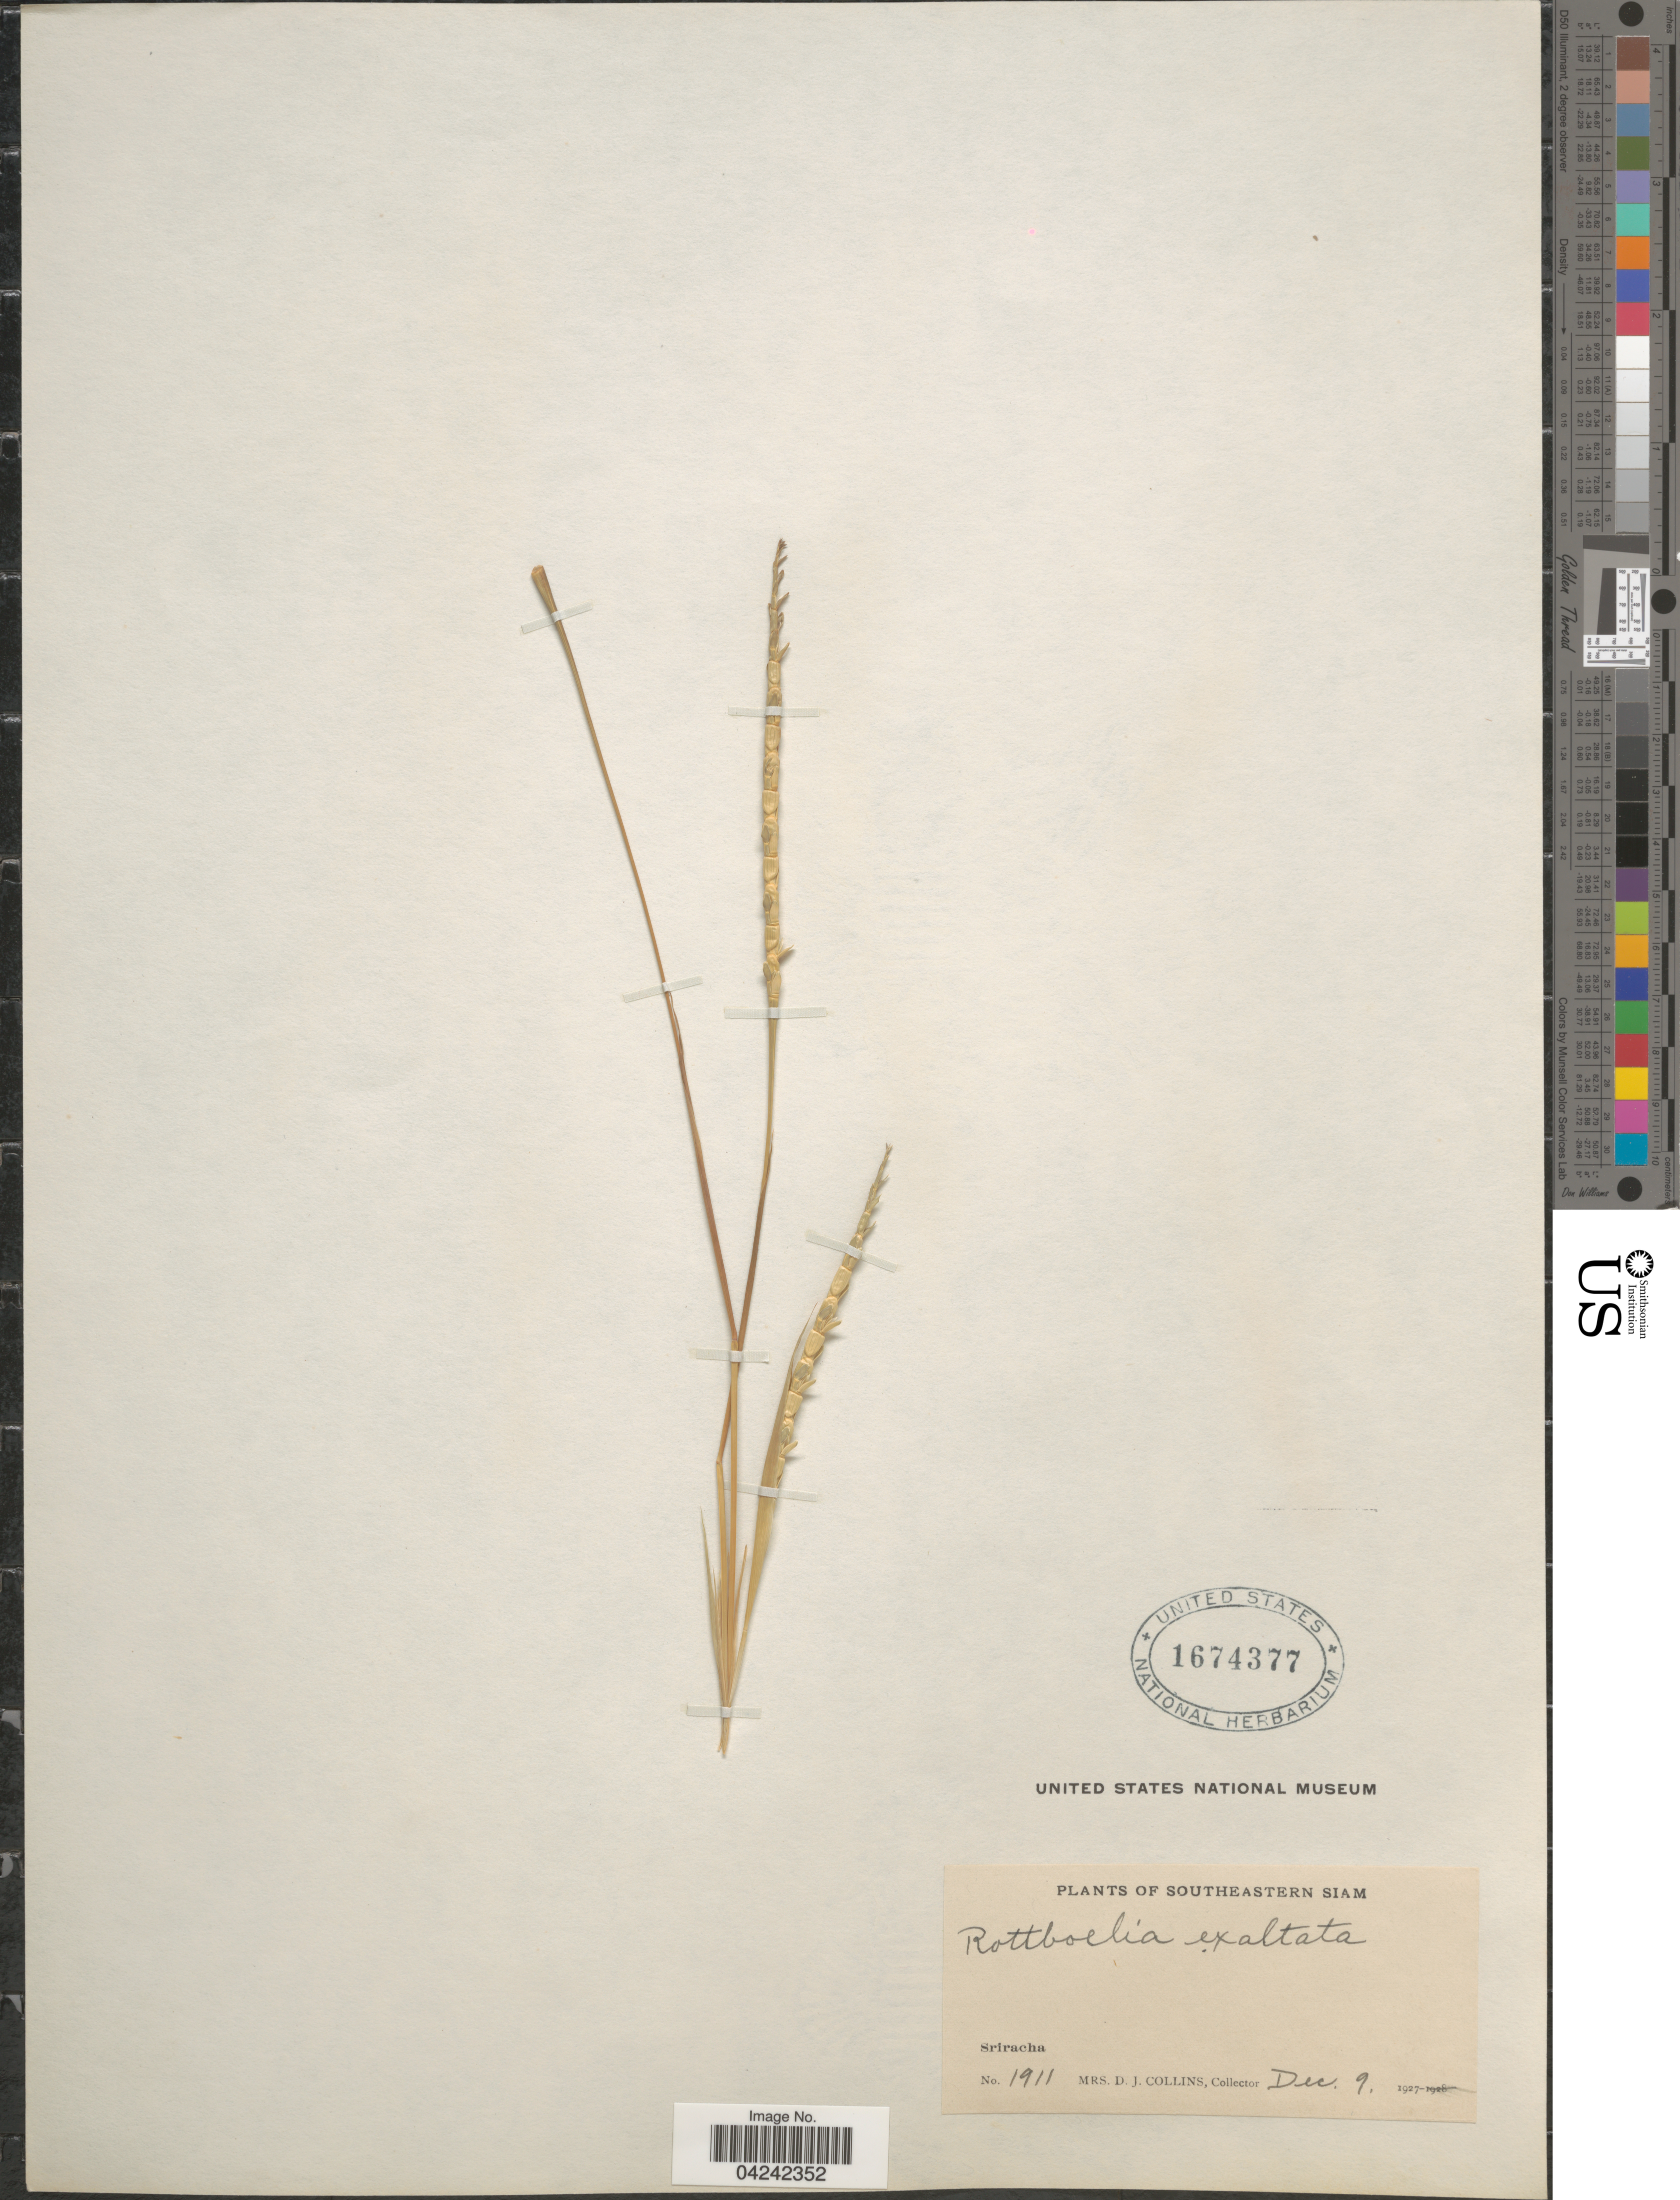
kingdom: Plantae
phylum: Tracheophyta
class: Liliopsida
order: Poales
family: Poaceae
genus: Rottboellia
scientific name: Rottboellia cochinchinensis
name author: (Lour.) Clayton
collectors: J. Collins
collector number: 1911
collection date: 1927-12-09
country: Thailand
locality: Southeastern Siam. Sriracha.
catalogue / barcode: US 1674377